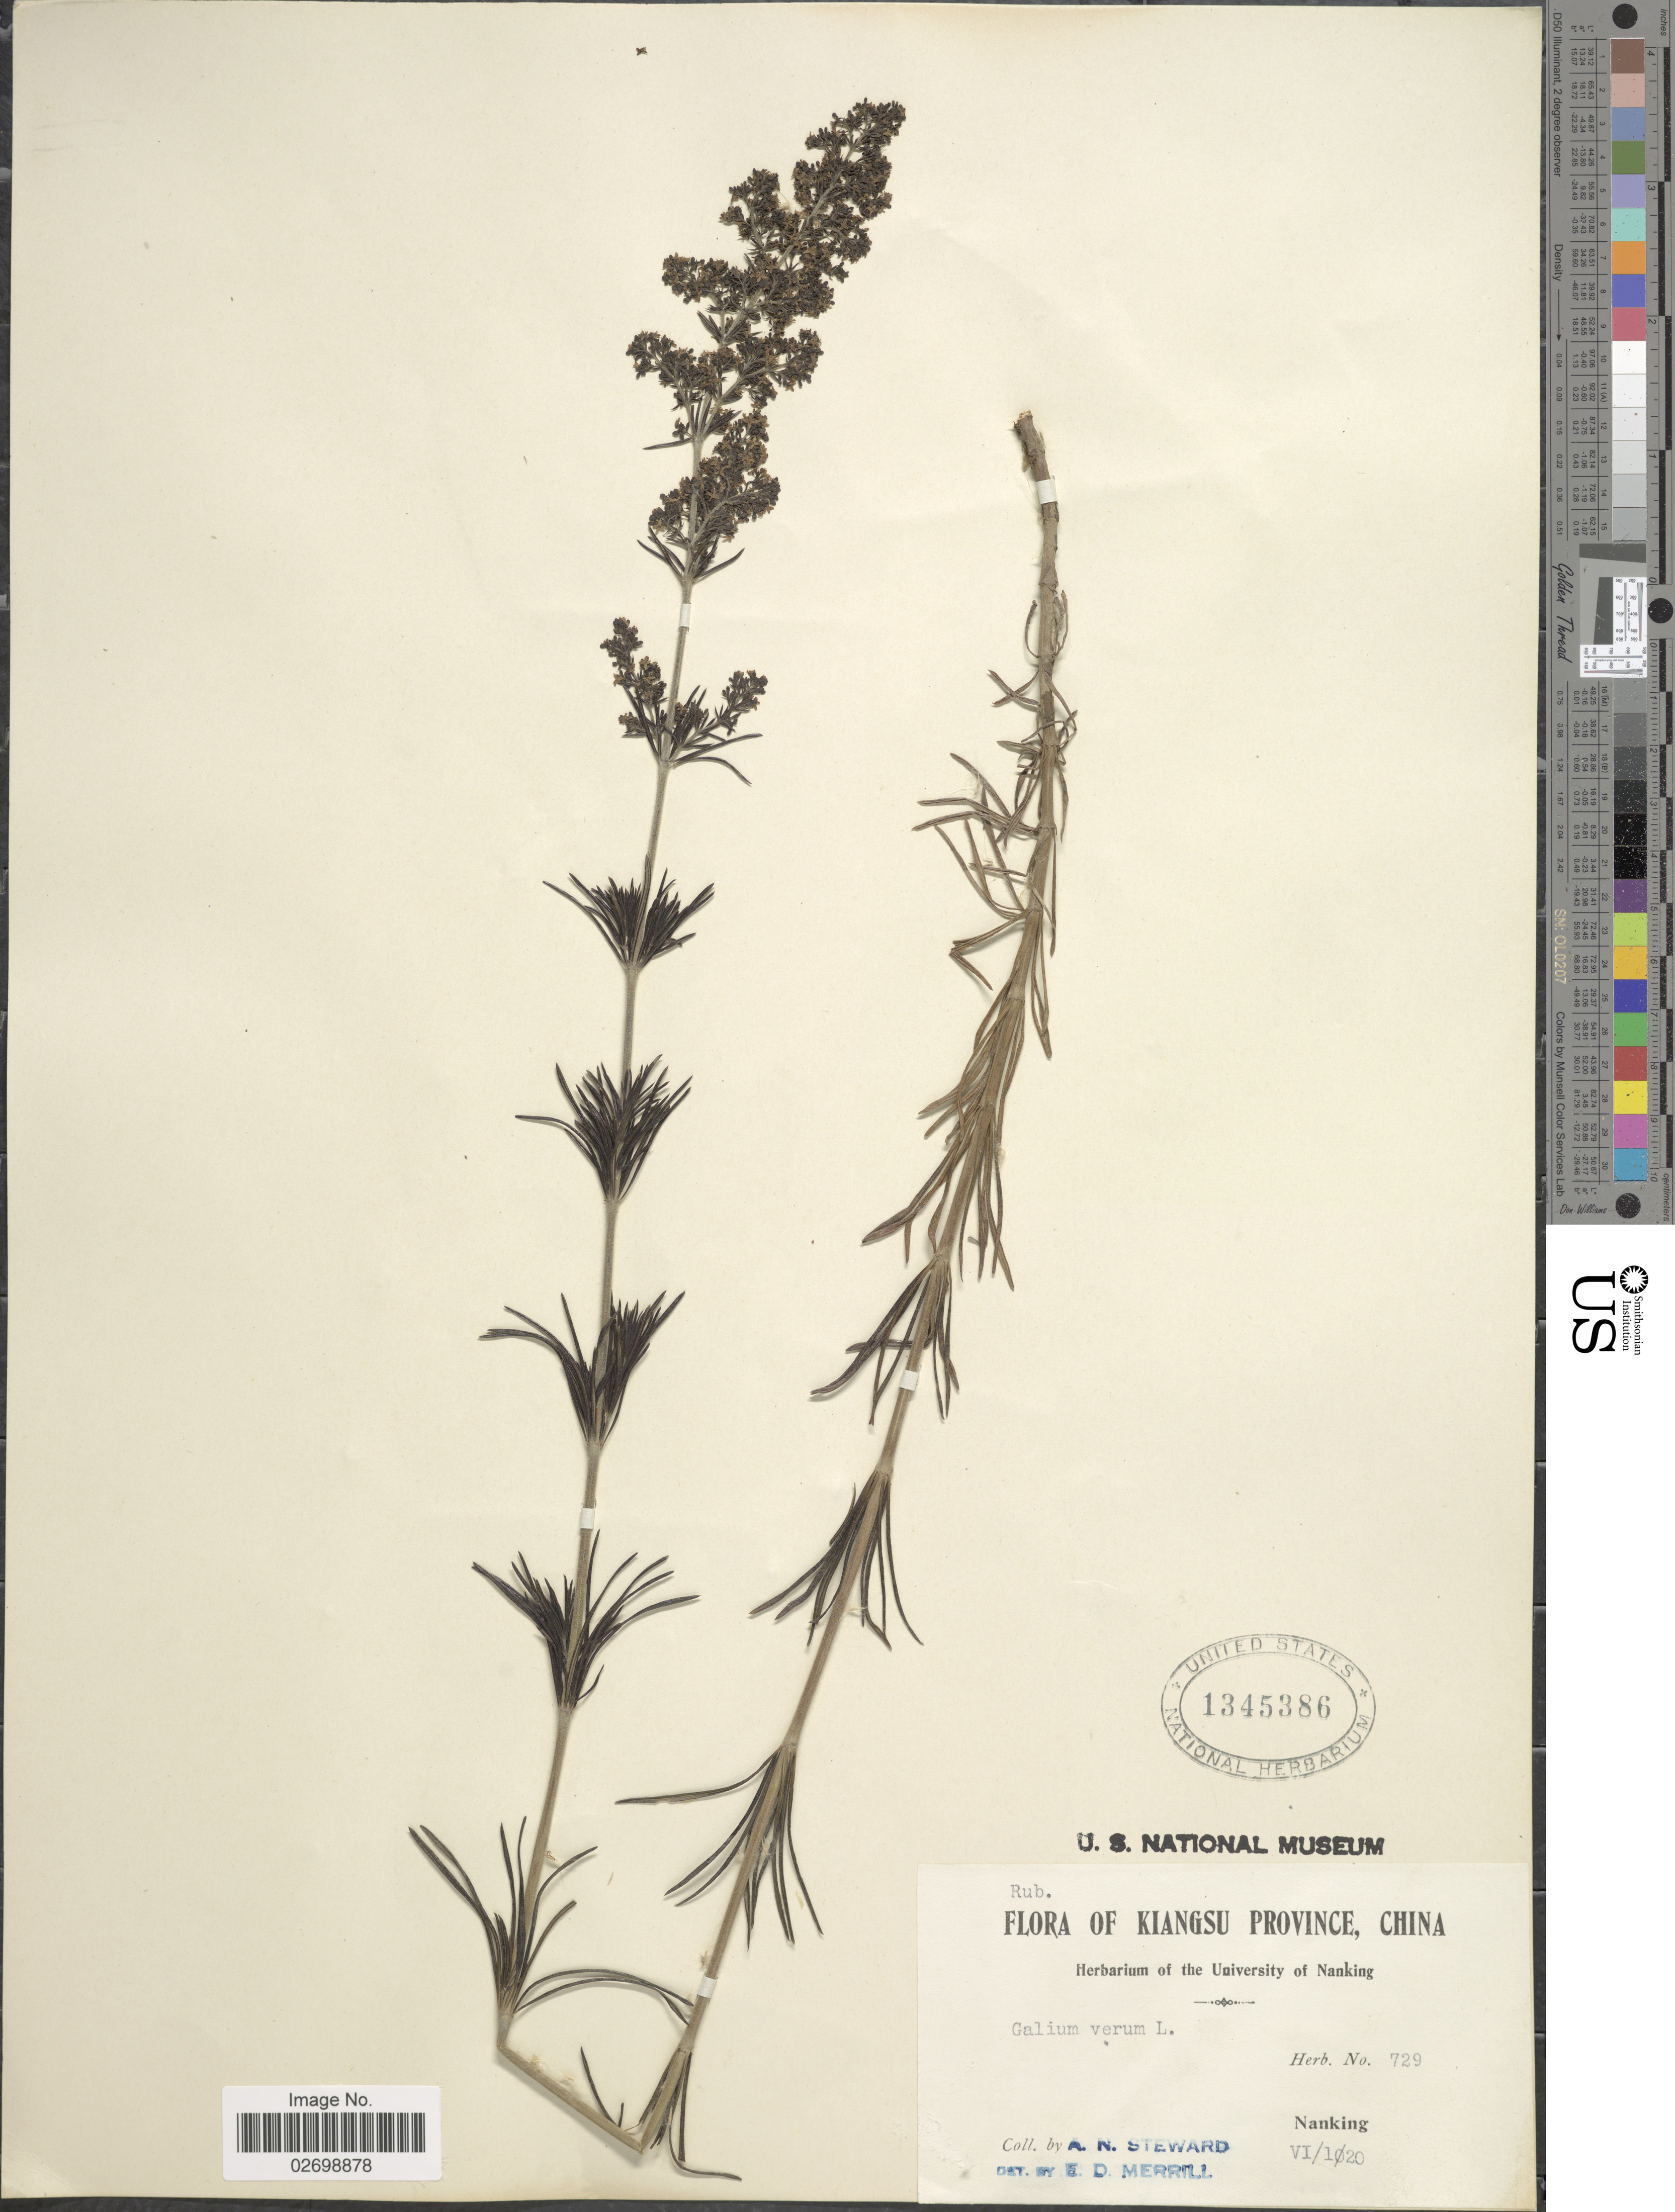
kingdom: Plantae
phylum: Tracheophyta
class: Magnoliopsida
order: Gentianales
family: Rubiaceae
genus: Galium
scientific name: Galium verum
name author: L.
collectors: A. N. Steward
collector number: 729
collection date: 1920-06-01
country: China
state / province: Jiangsu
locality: Kiangsu Province. Nanking.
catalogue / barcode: US 1345386